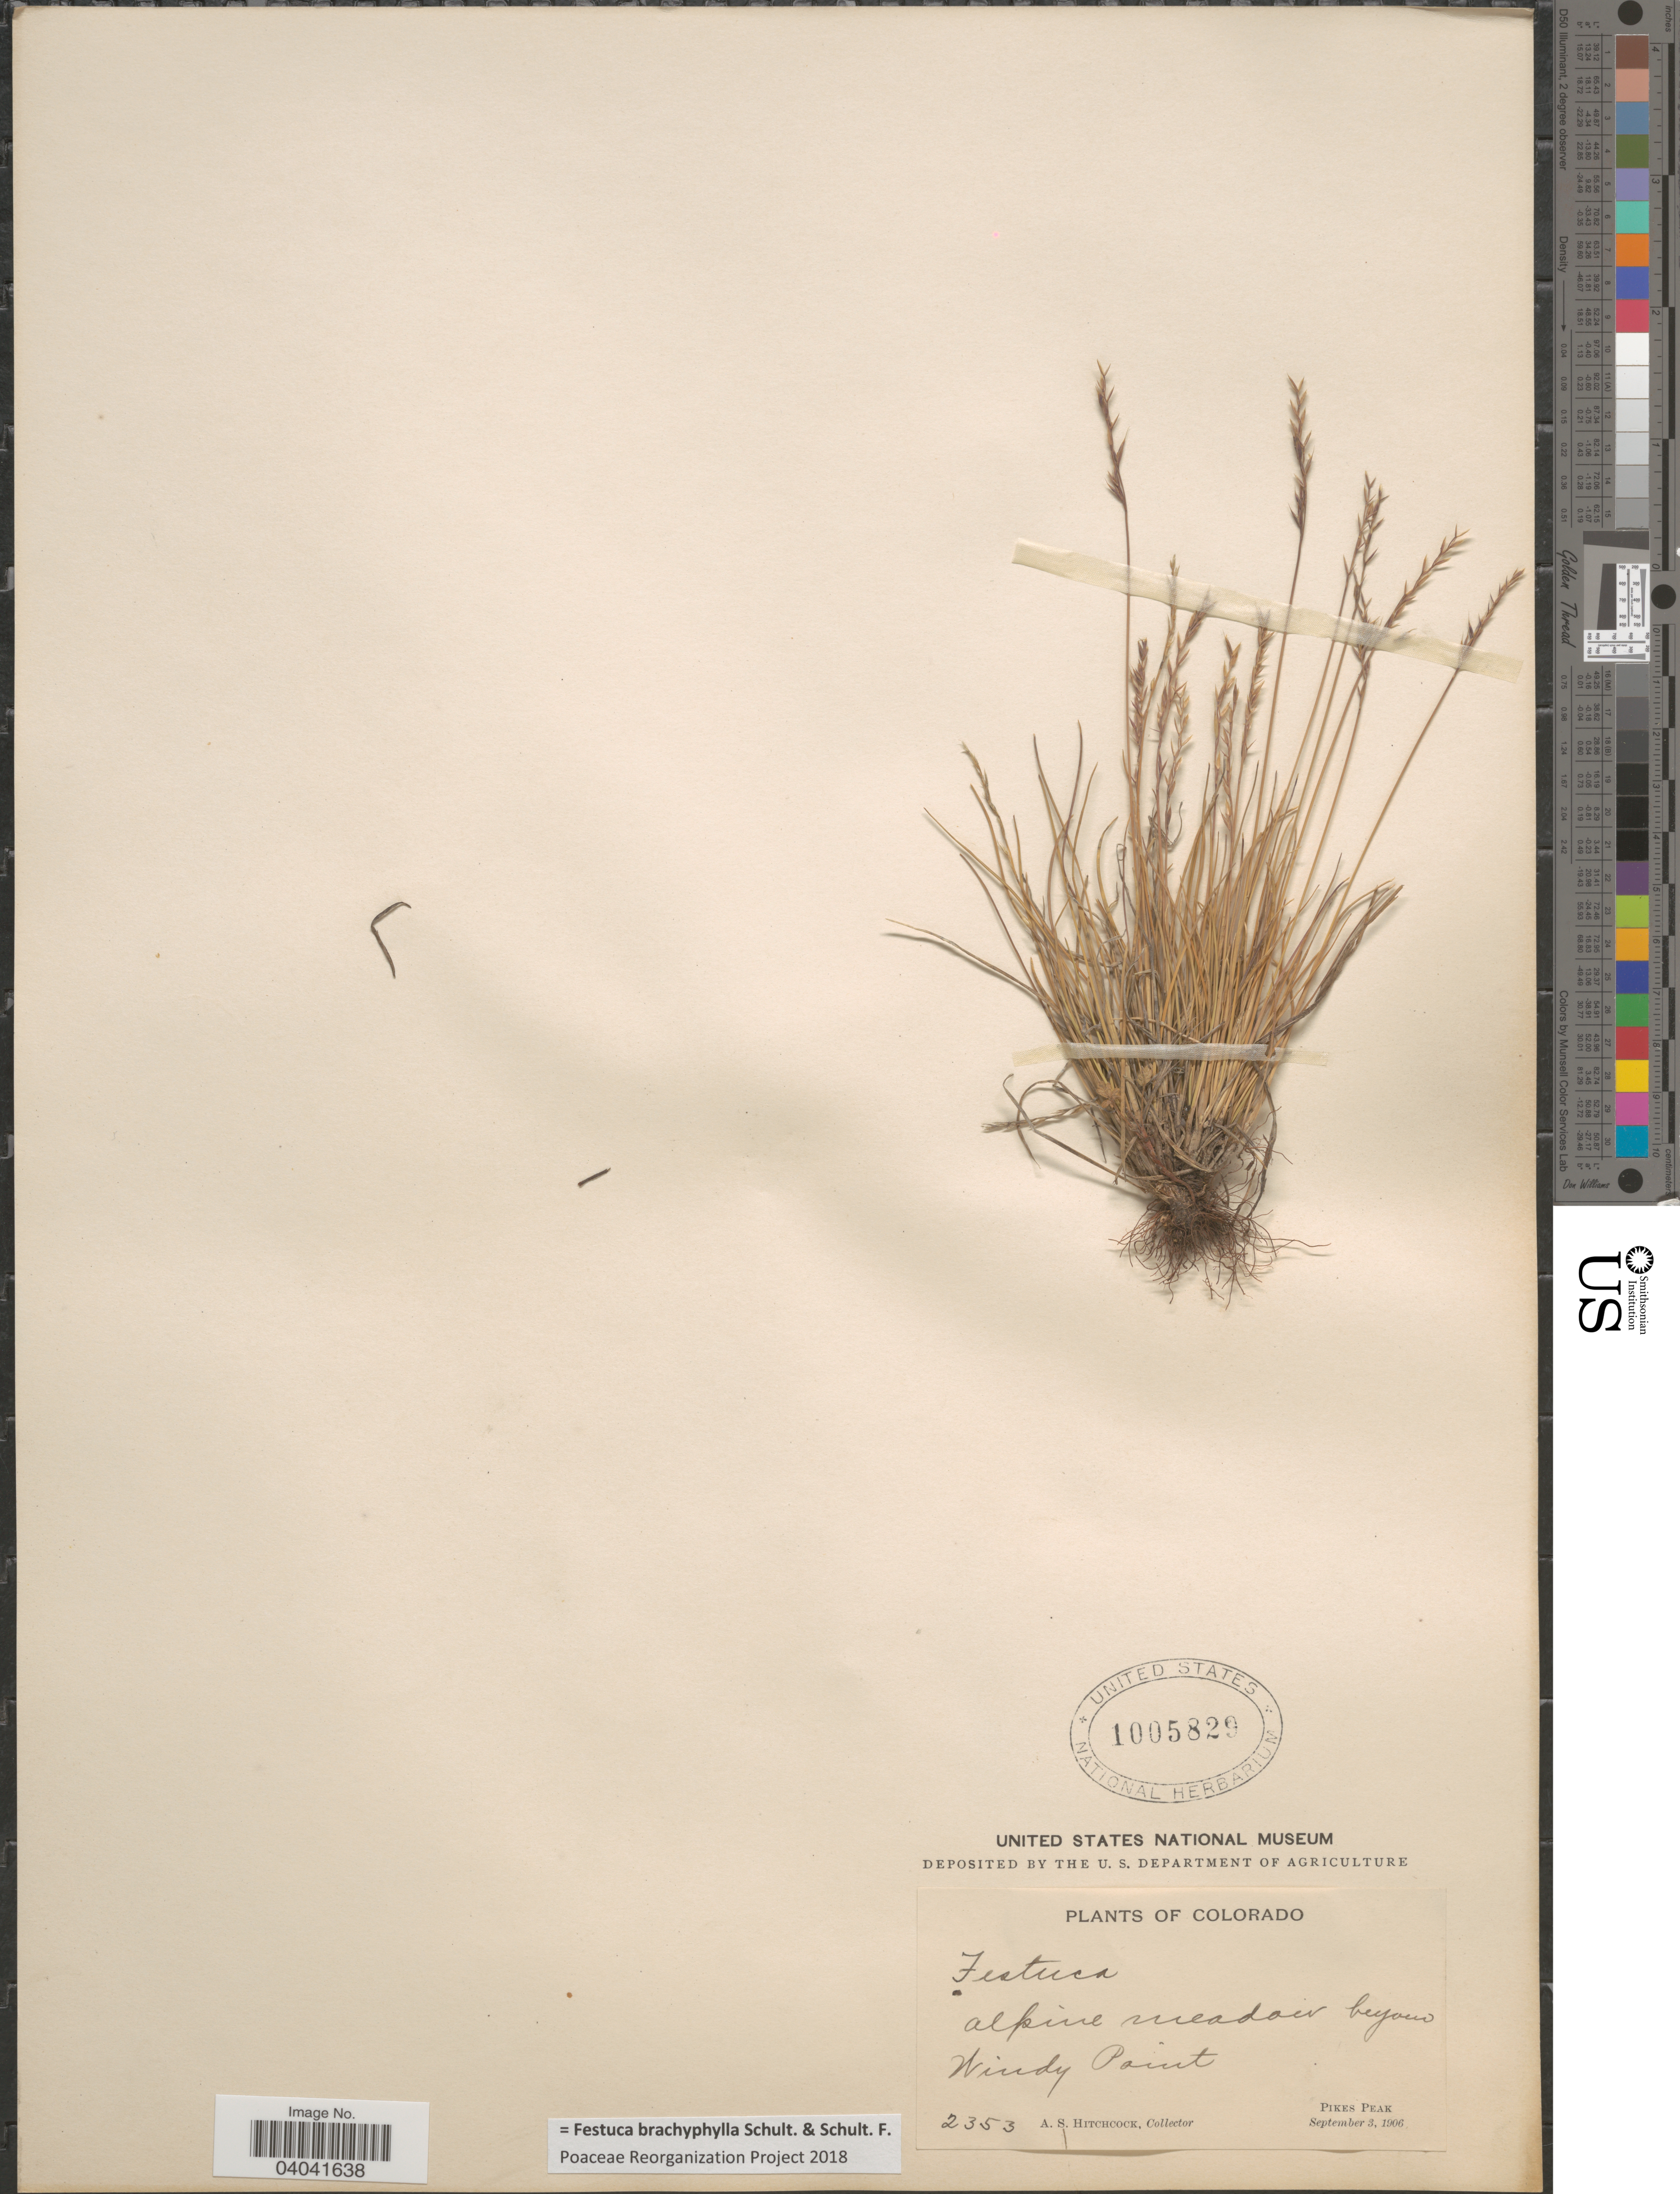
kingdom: Plantae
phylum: Tracheophyta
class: Liliopsida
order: Poales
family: Poaceae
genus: Festuca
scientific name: Festuca brachyphylla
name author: Schult. & Schult. f.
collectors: A. S. Hitchcock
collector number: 2353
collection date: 1906-09-03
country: United States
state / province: Colorado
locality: Alpine meadow beyond Windy Point. Pikes Peak.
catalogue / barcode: US 1005829